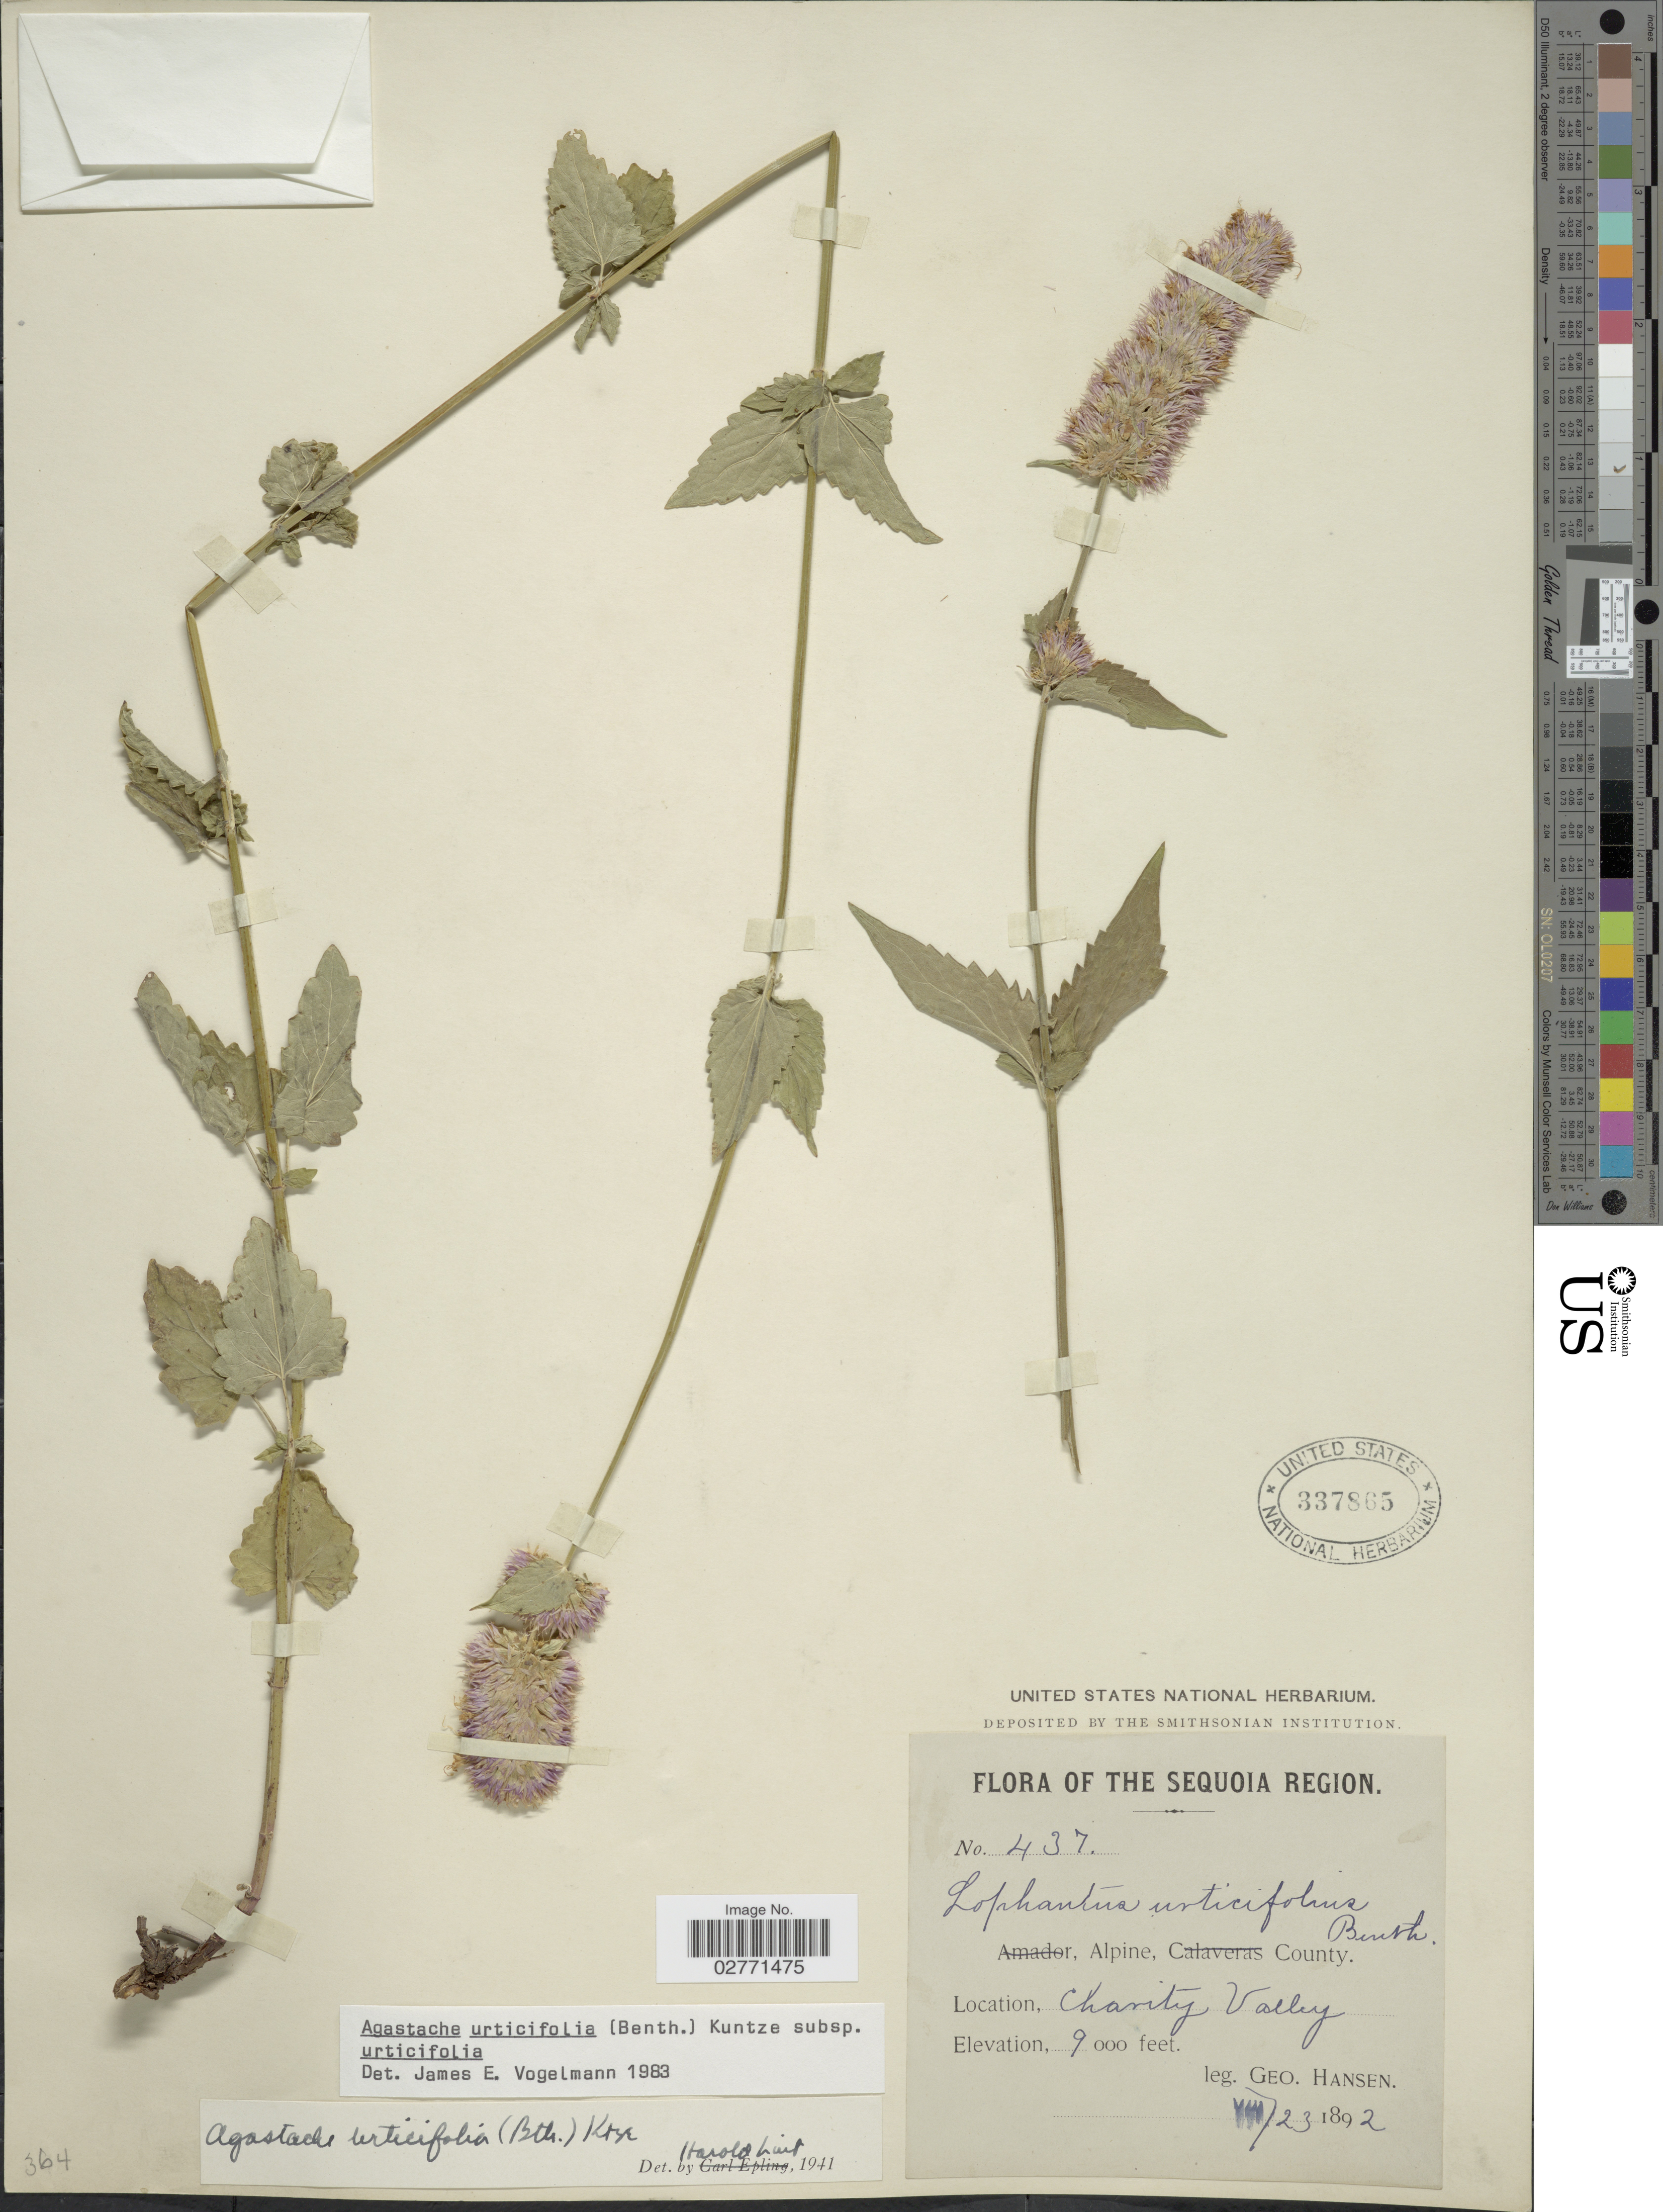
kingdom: Plantae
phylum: Tracheophyta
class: Magnoliopsida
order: Lamiales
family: Lamiaceae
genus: Agastache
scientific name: Agastache urticifolia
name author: (Benth.) Kuntze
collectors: G. Hansen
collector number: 437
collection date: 1892-08-23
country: United States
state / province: California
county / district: Alpine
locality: Sequoia Region. Alpine County. Charity Valley.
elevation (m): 2743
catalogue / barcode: US 337865